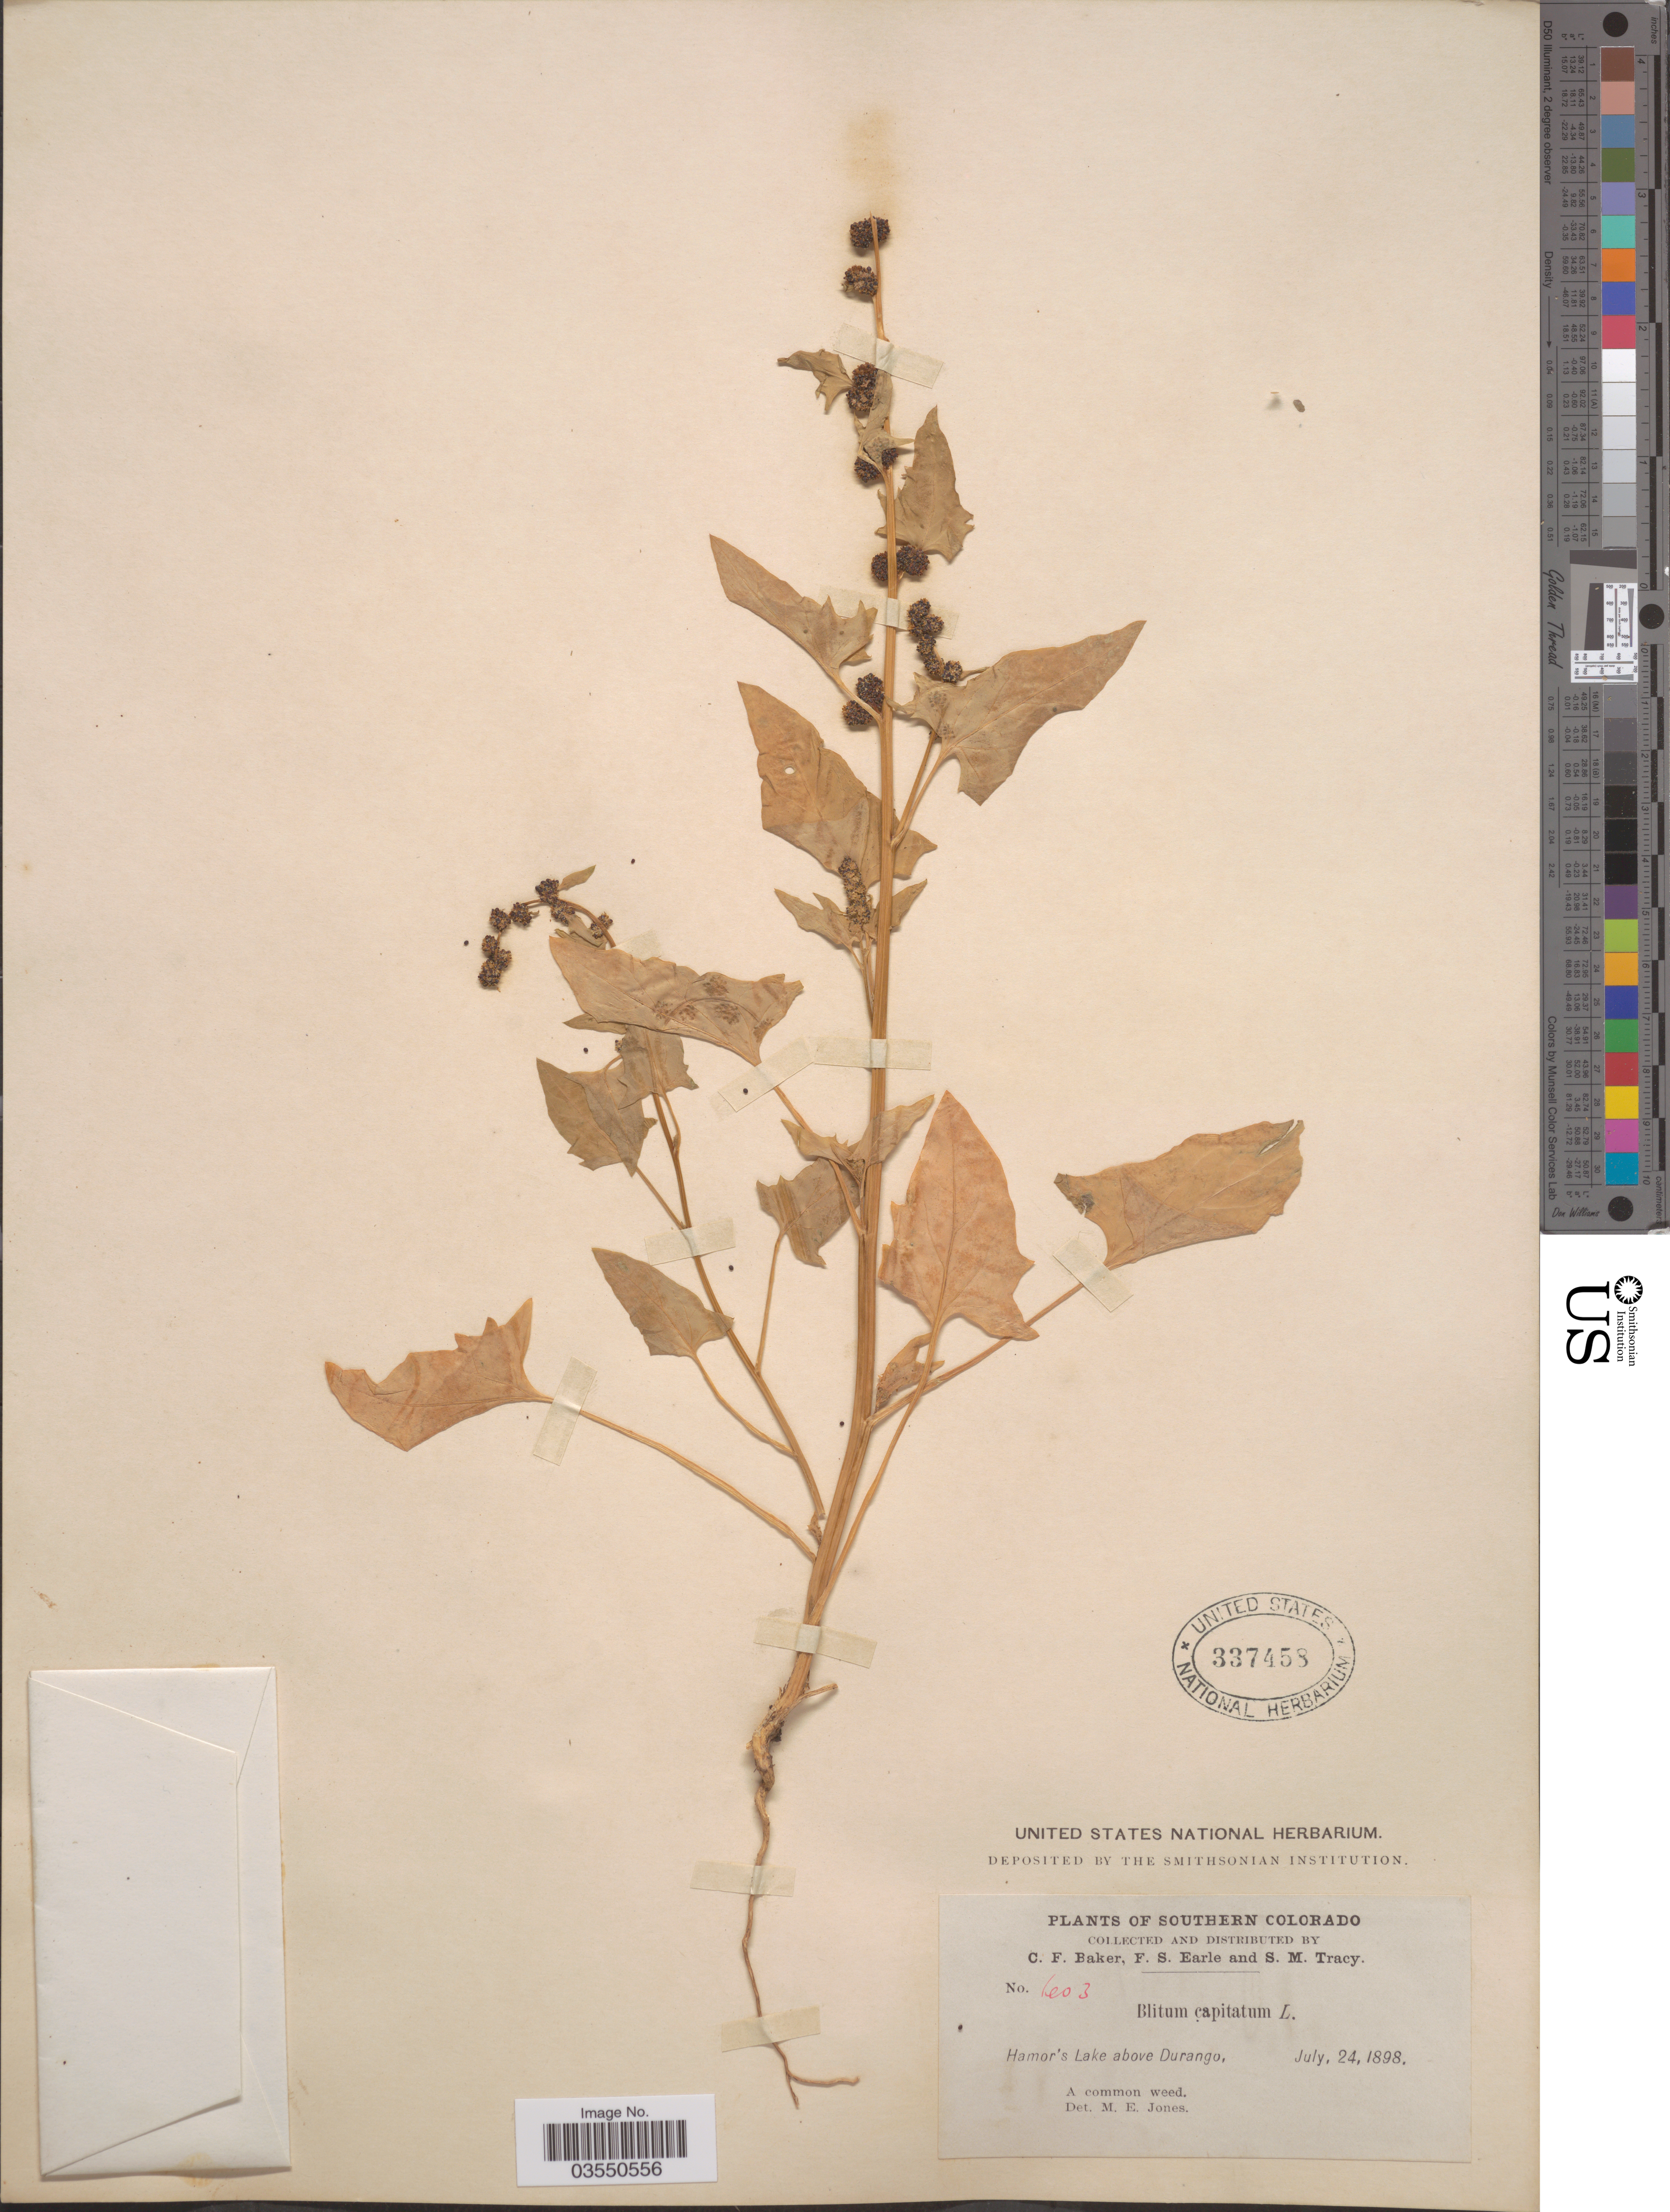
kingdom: Plantae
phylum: Tracheophyta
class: Magnoliopsida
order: Caryophyllales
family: Amaranthaceae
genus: Blitum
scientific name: Blitum capitatum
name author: L.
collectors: C. F. Baker, F. S. Earle & S. M. Tracy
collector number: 603*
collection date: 1898-07-24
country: United States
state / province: Colorado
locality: Southern Colorado. Hamor's Lake above Durango.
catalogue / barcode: US 337458